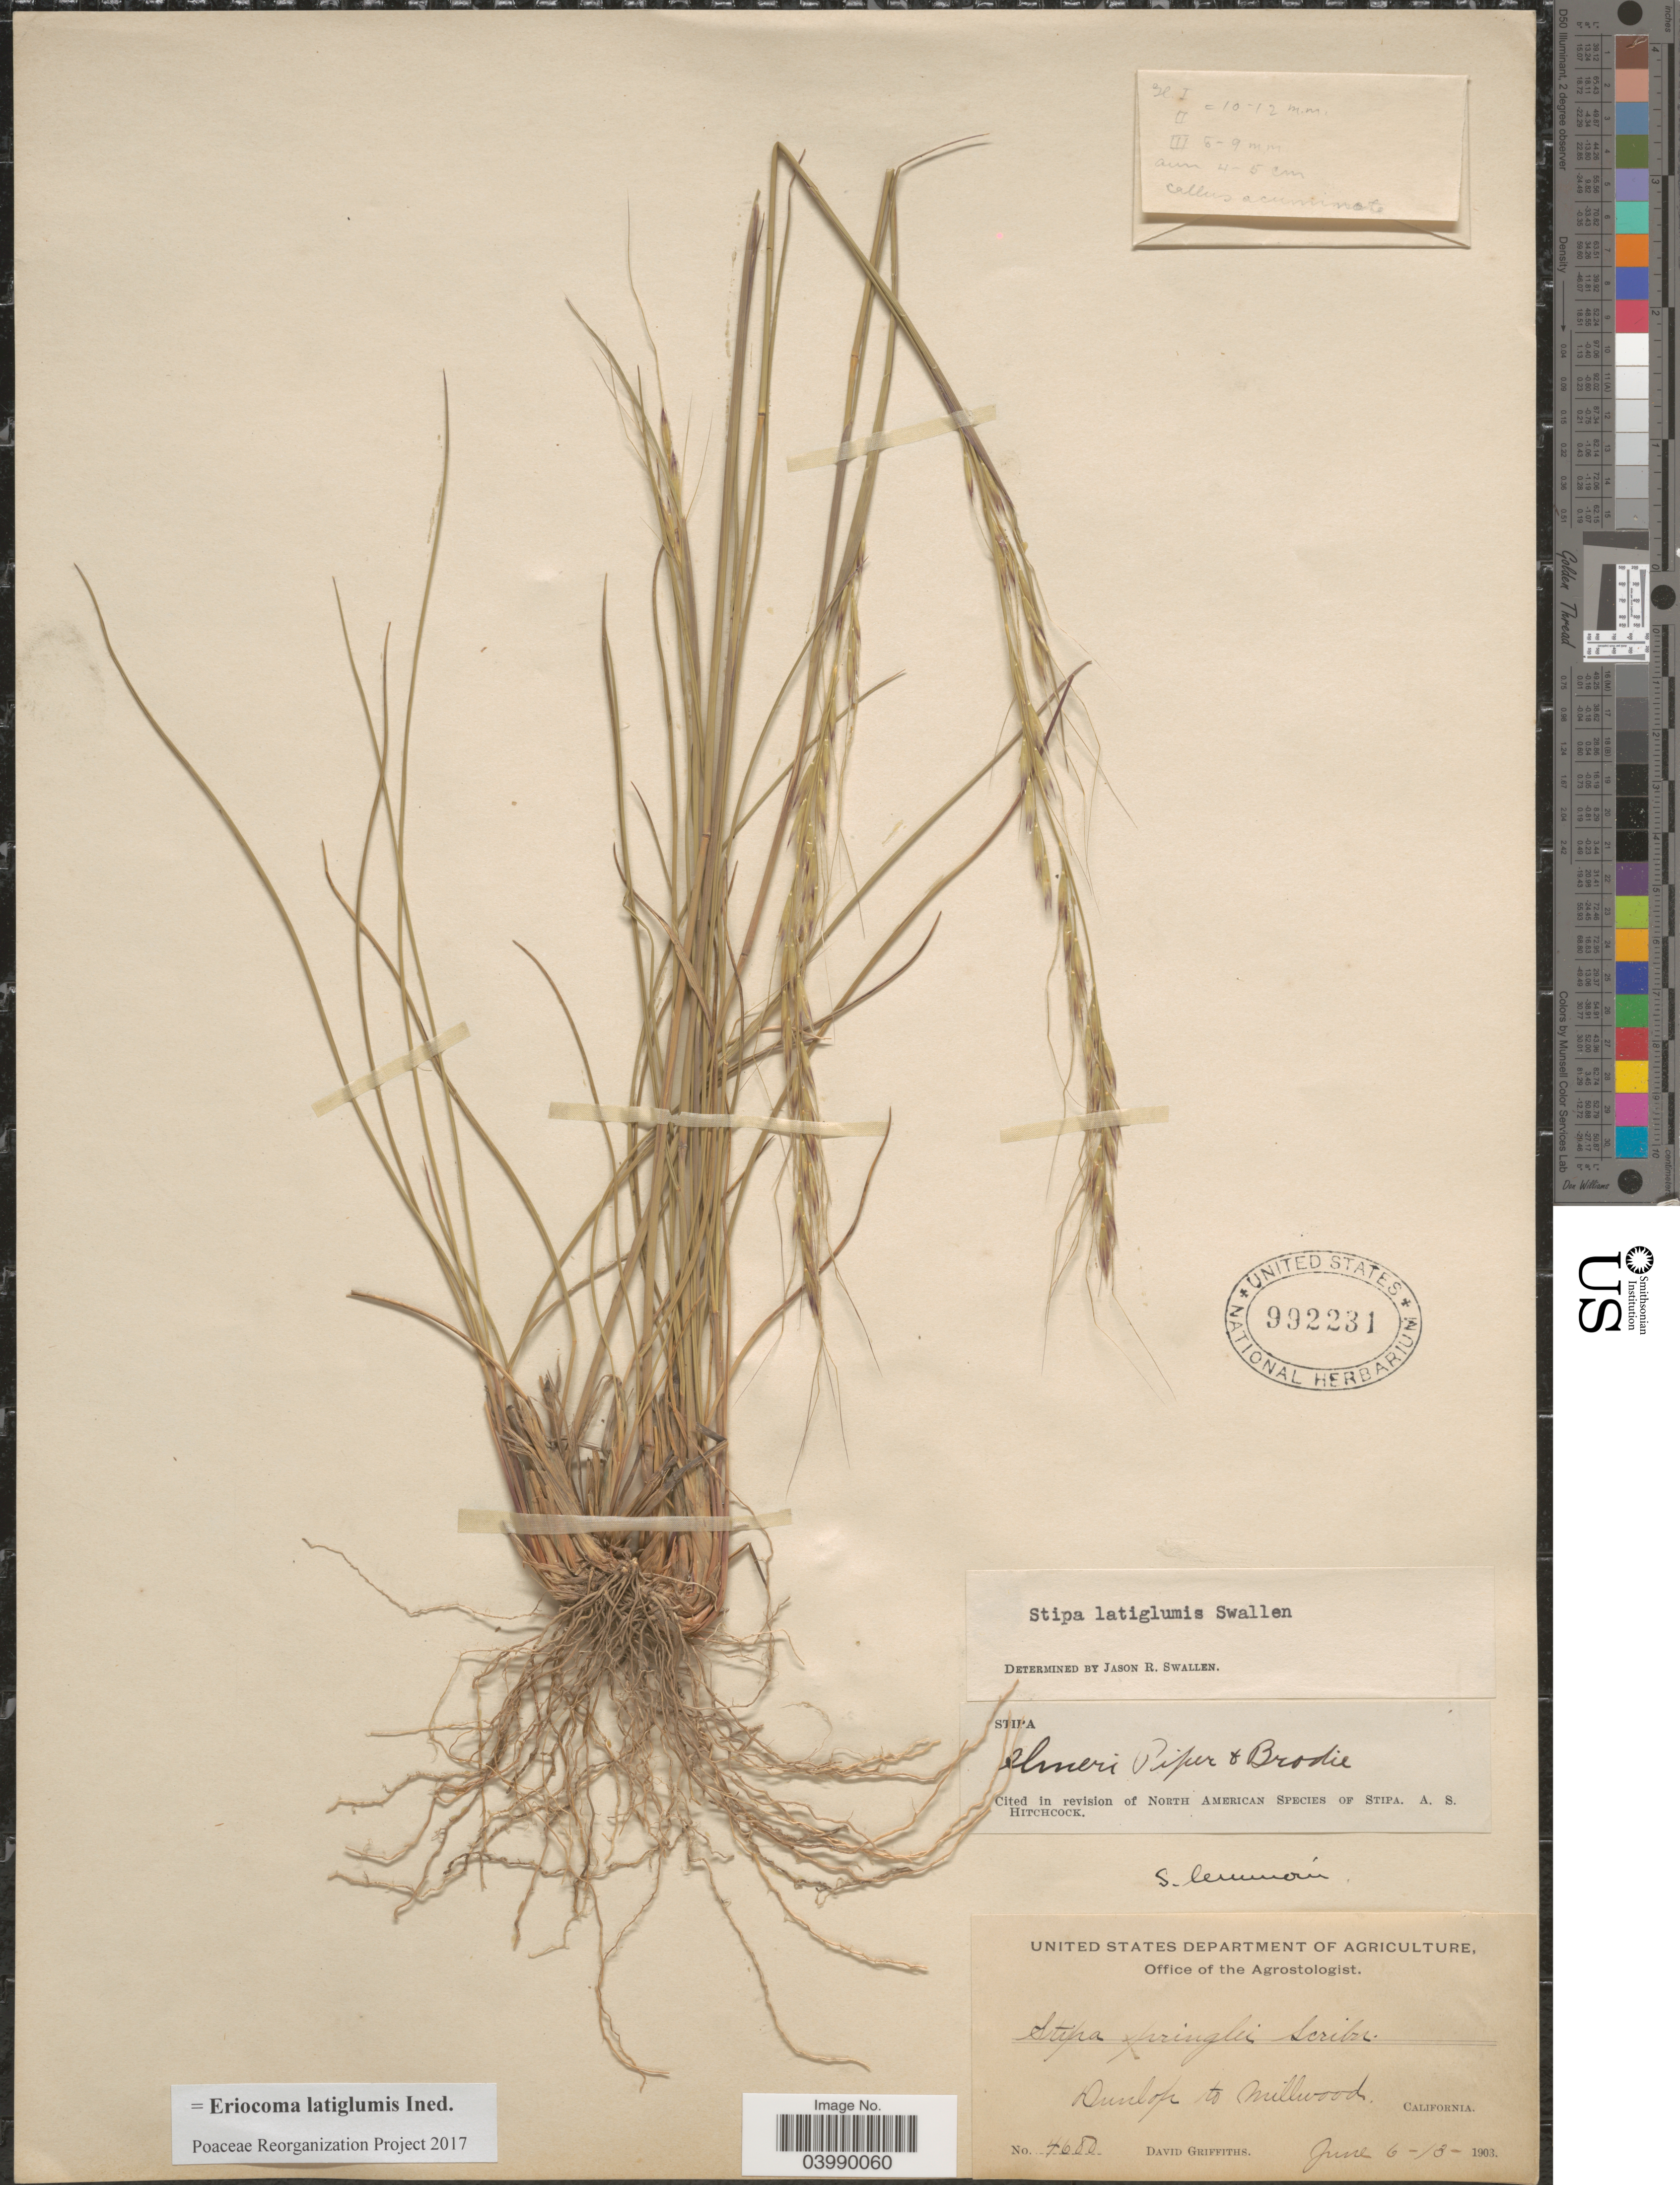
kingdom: Plantae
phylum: Tracheophyta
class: Liliopsida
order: Poales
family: Poaceae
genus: Eriocoma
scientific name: Eriocoma latiglumis ined.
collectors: D. Griffiths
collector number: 4680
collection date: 1903-06-06/1903-06-13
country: United States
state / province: California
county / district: Fresno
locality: Dunlop to Millwood.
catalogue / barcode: US 992231